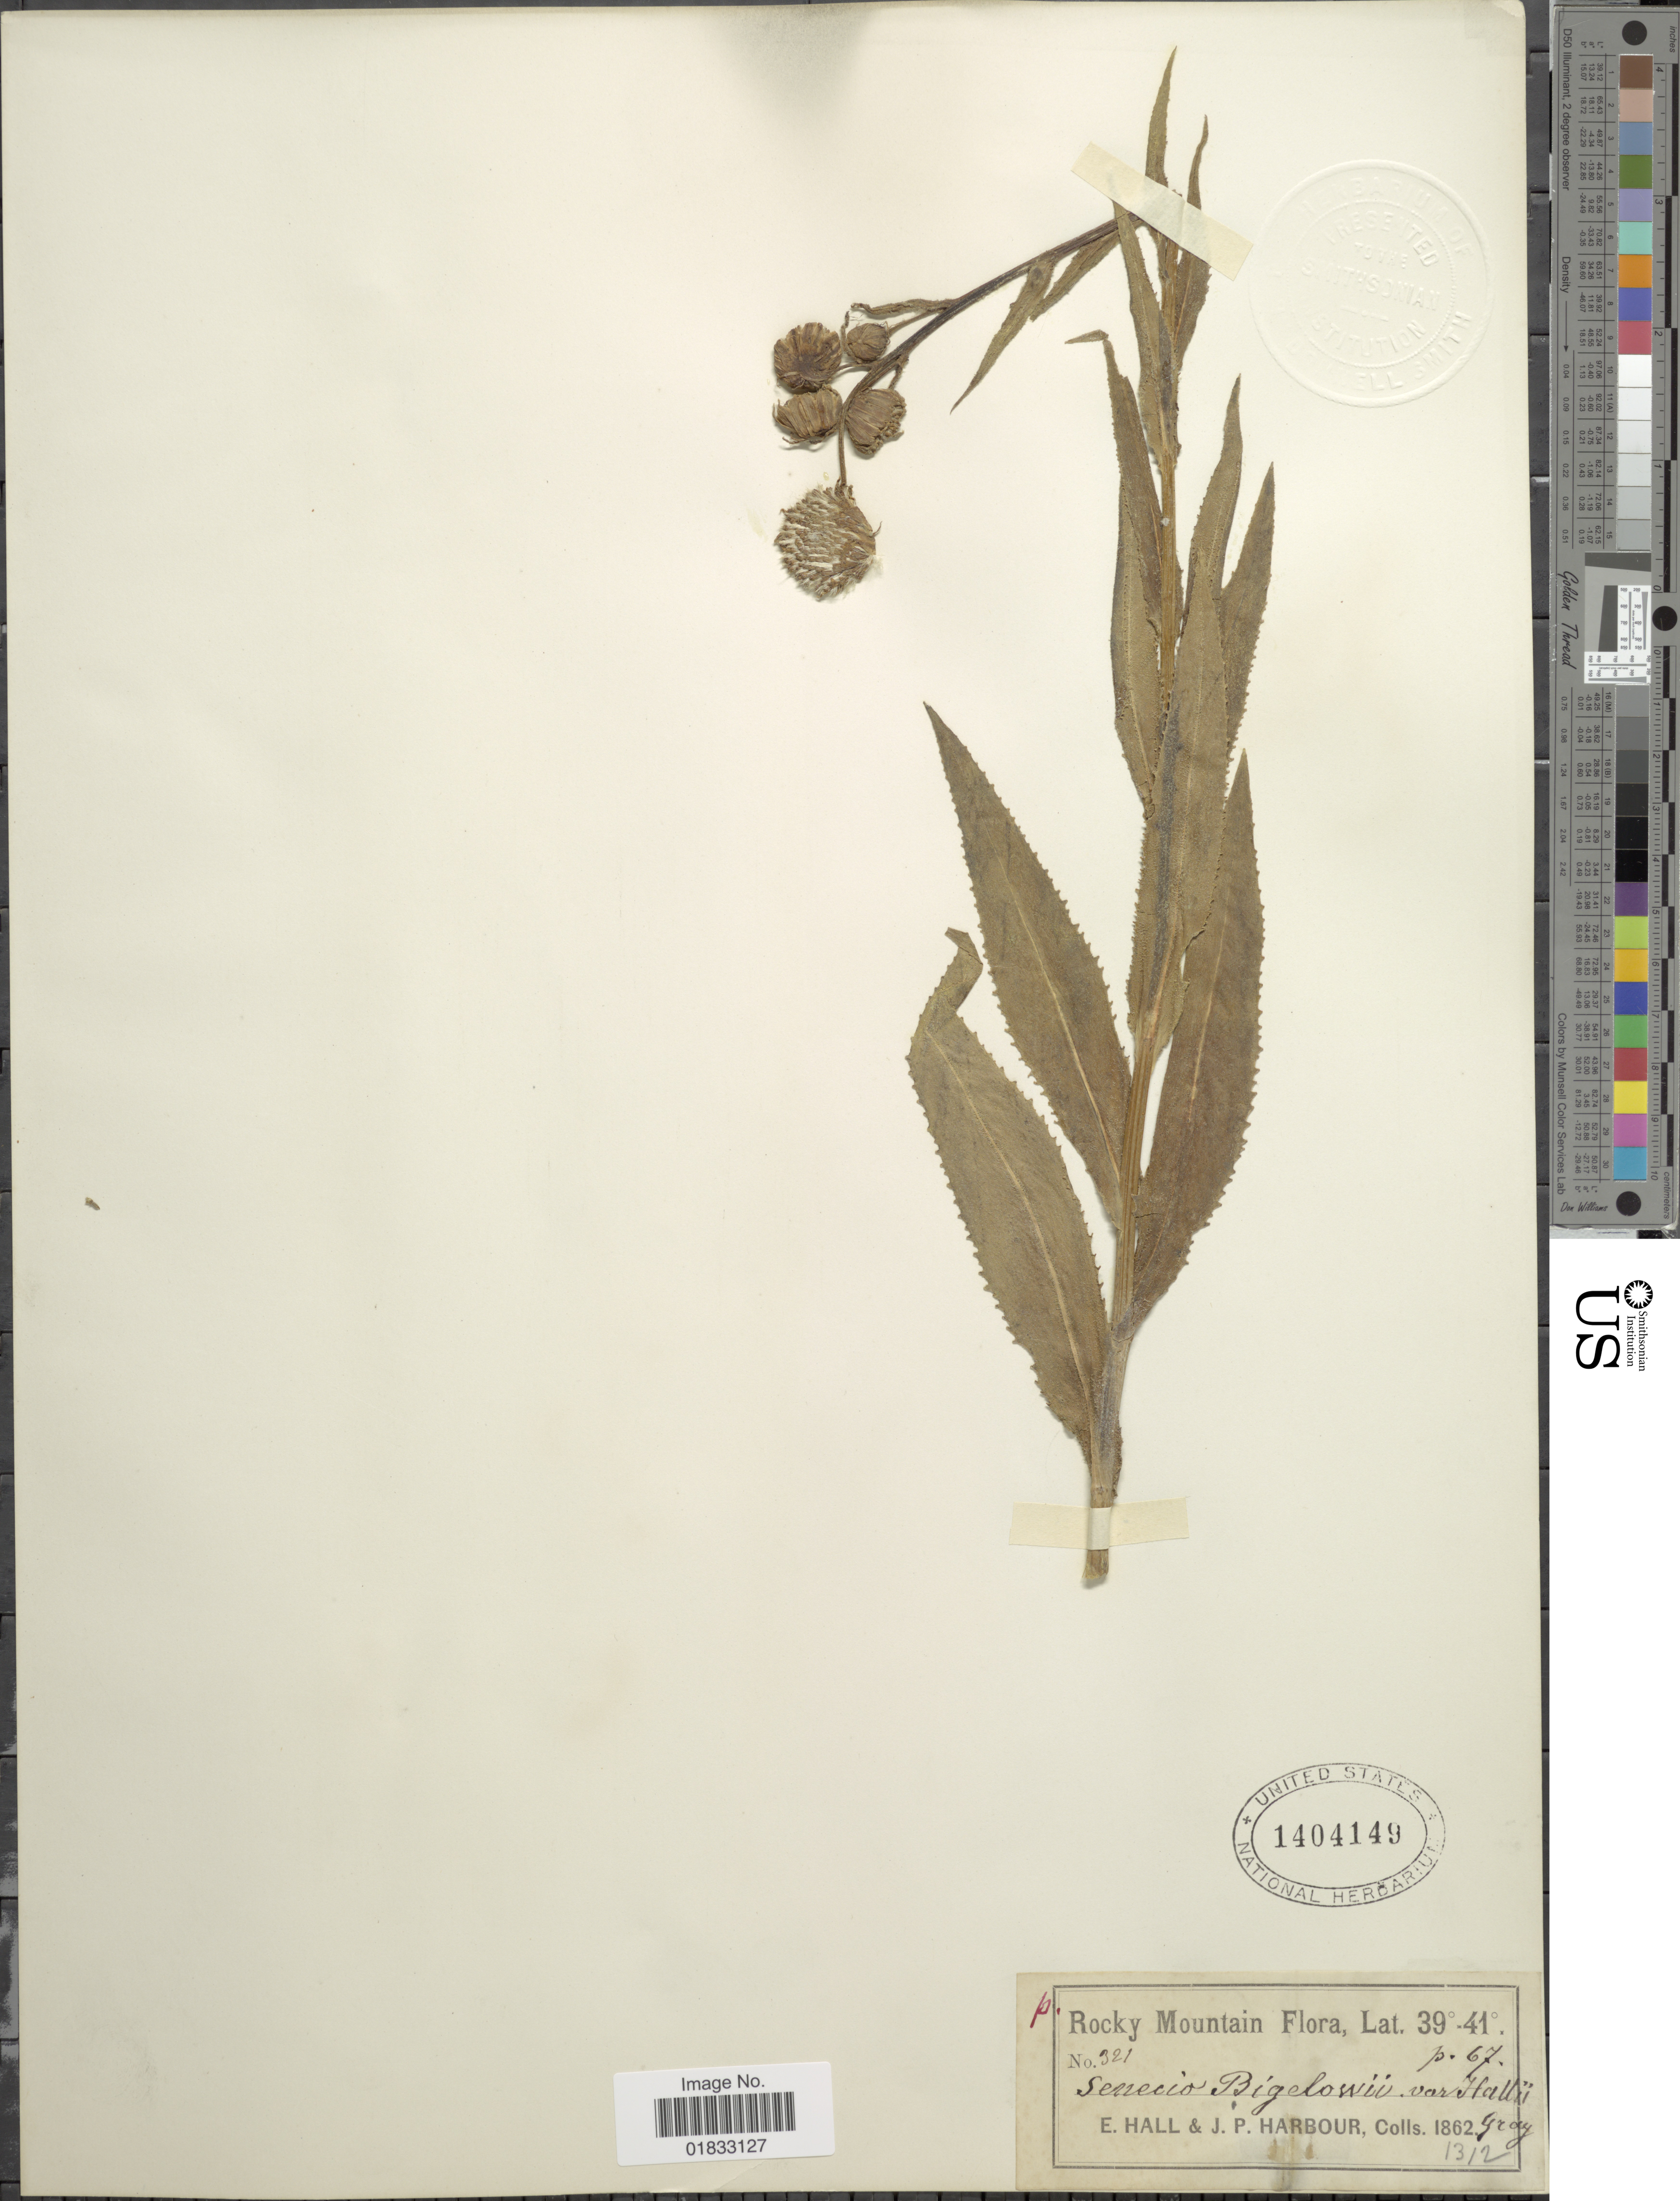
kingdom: Plantae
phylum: Tracheophyta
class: Magnoliopsida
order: Asterales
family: Asteraceae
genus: Senecio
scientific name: Senecio bigelovii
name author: A. Gray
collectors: E. Hall & J. Harbour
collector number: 321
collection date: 1862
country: United States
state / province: Colorado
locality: Rocky Mtns. Flora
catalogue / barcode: US 1404149